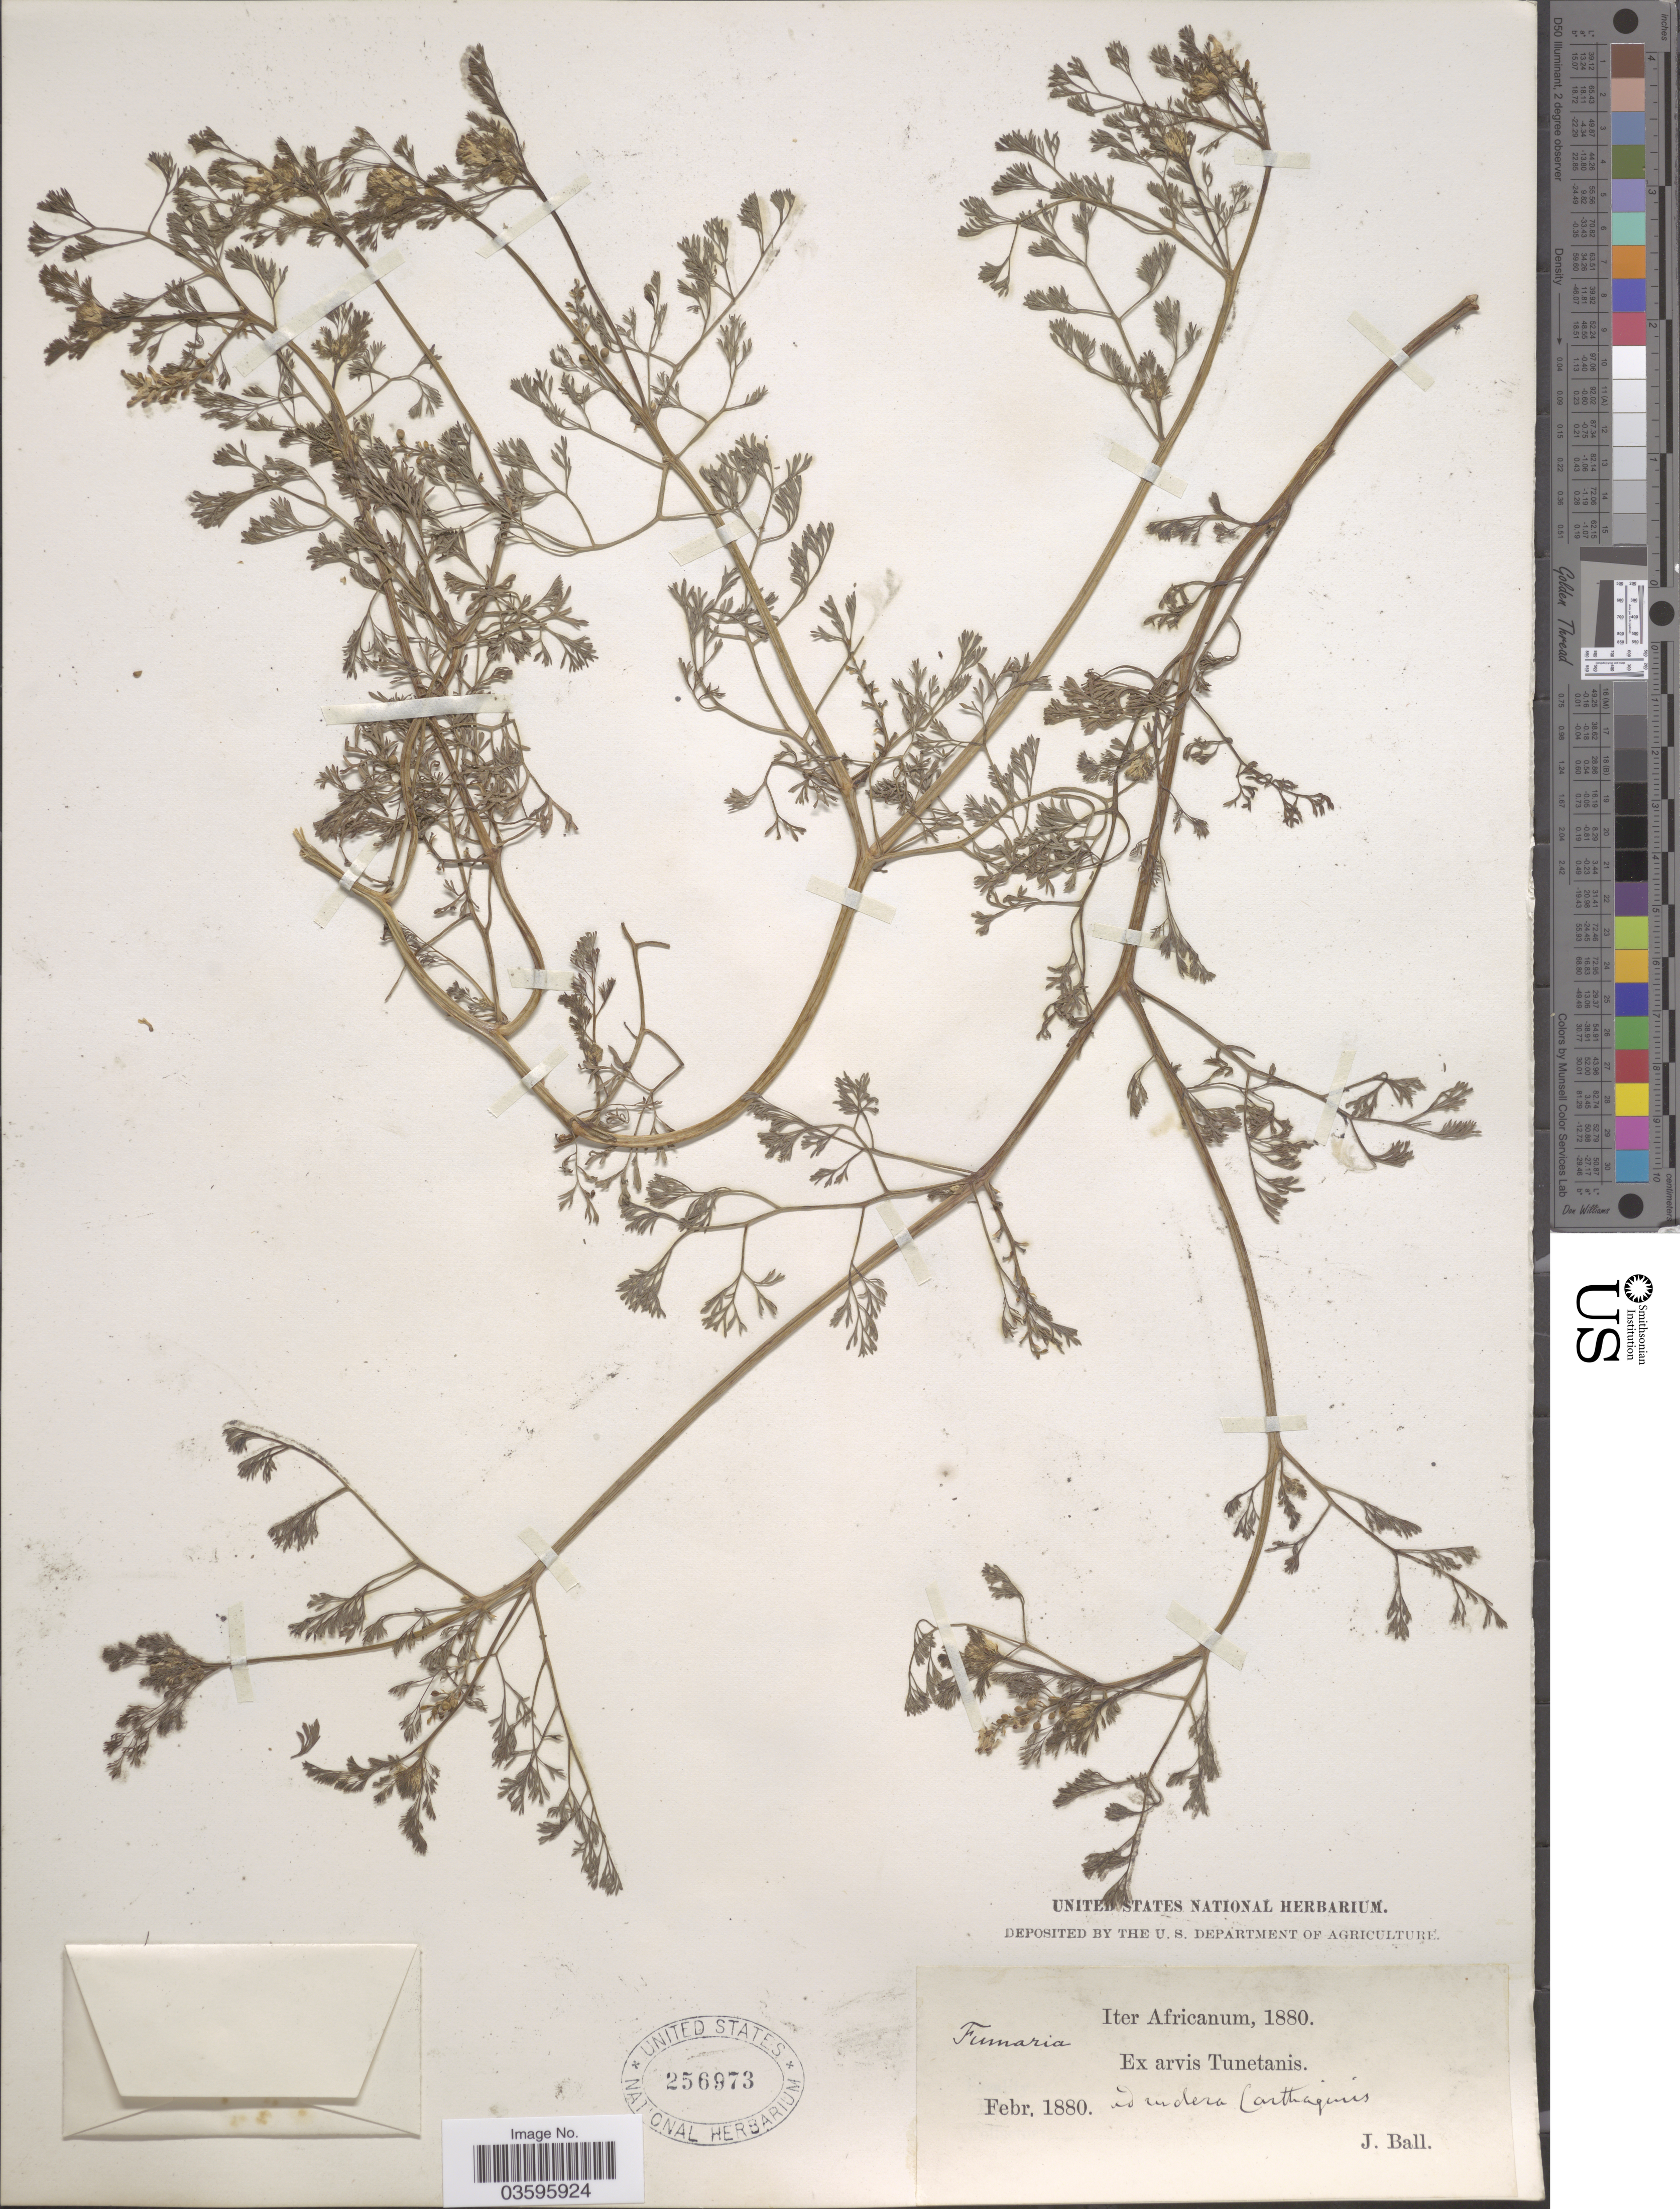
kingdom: Plantae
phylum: Tracheophyta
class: Magnoliopsida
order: Ranunculales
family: Papaveraceae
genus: Fumaria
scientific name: Fumaria sp.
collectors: J. Ball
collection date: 1880-02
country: Tunisia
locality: Iter Africanum. Ex arvis Tunetanis. In rudera Carthaginis.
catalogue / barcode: US 256973